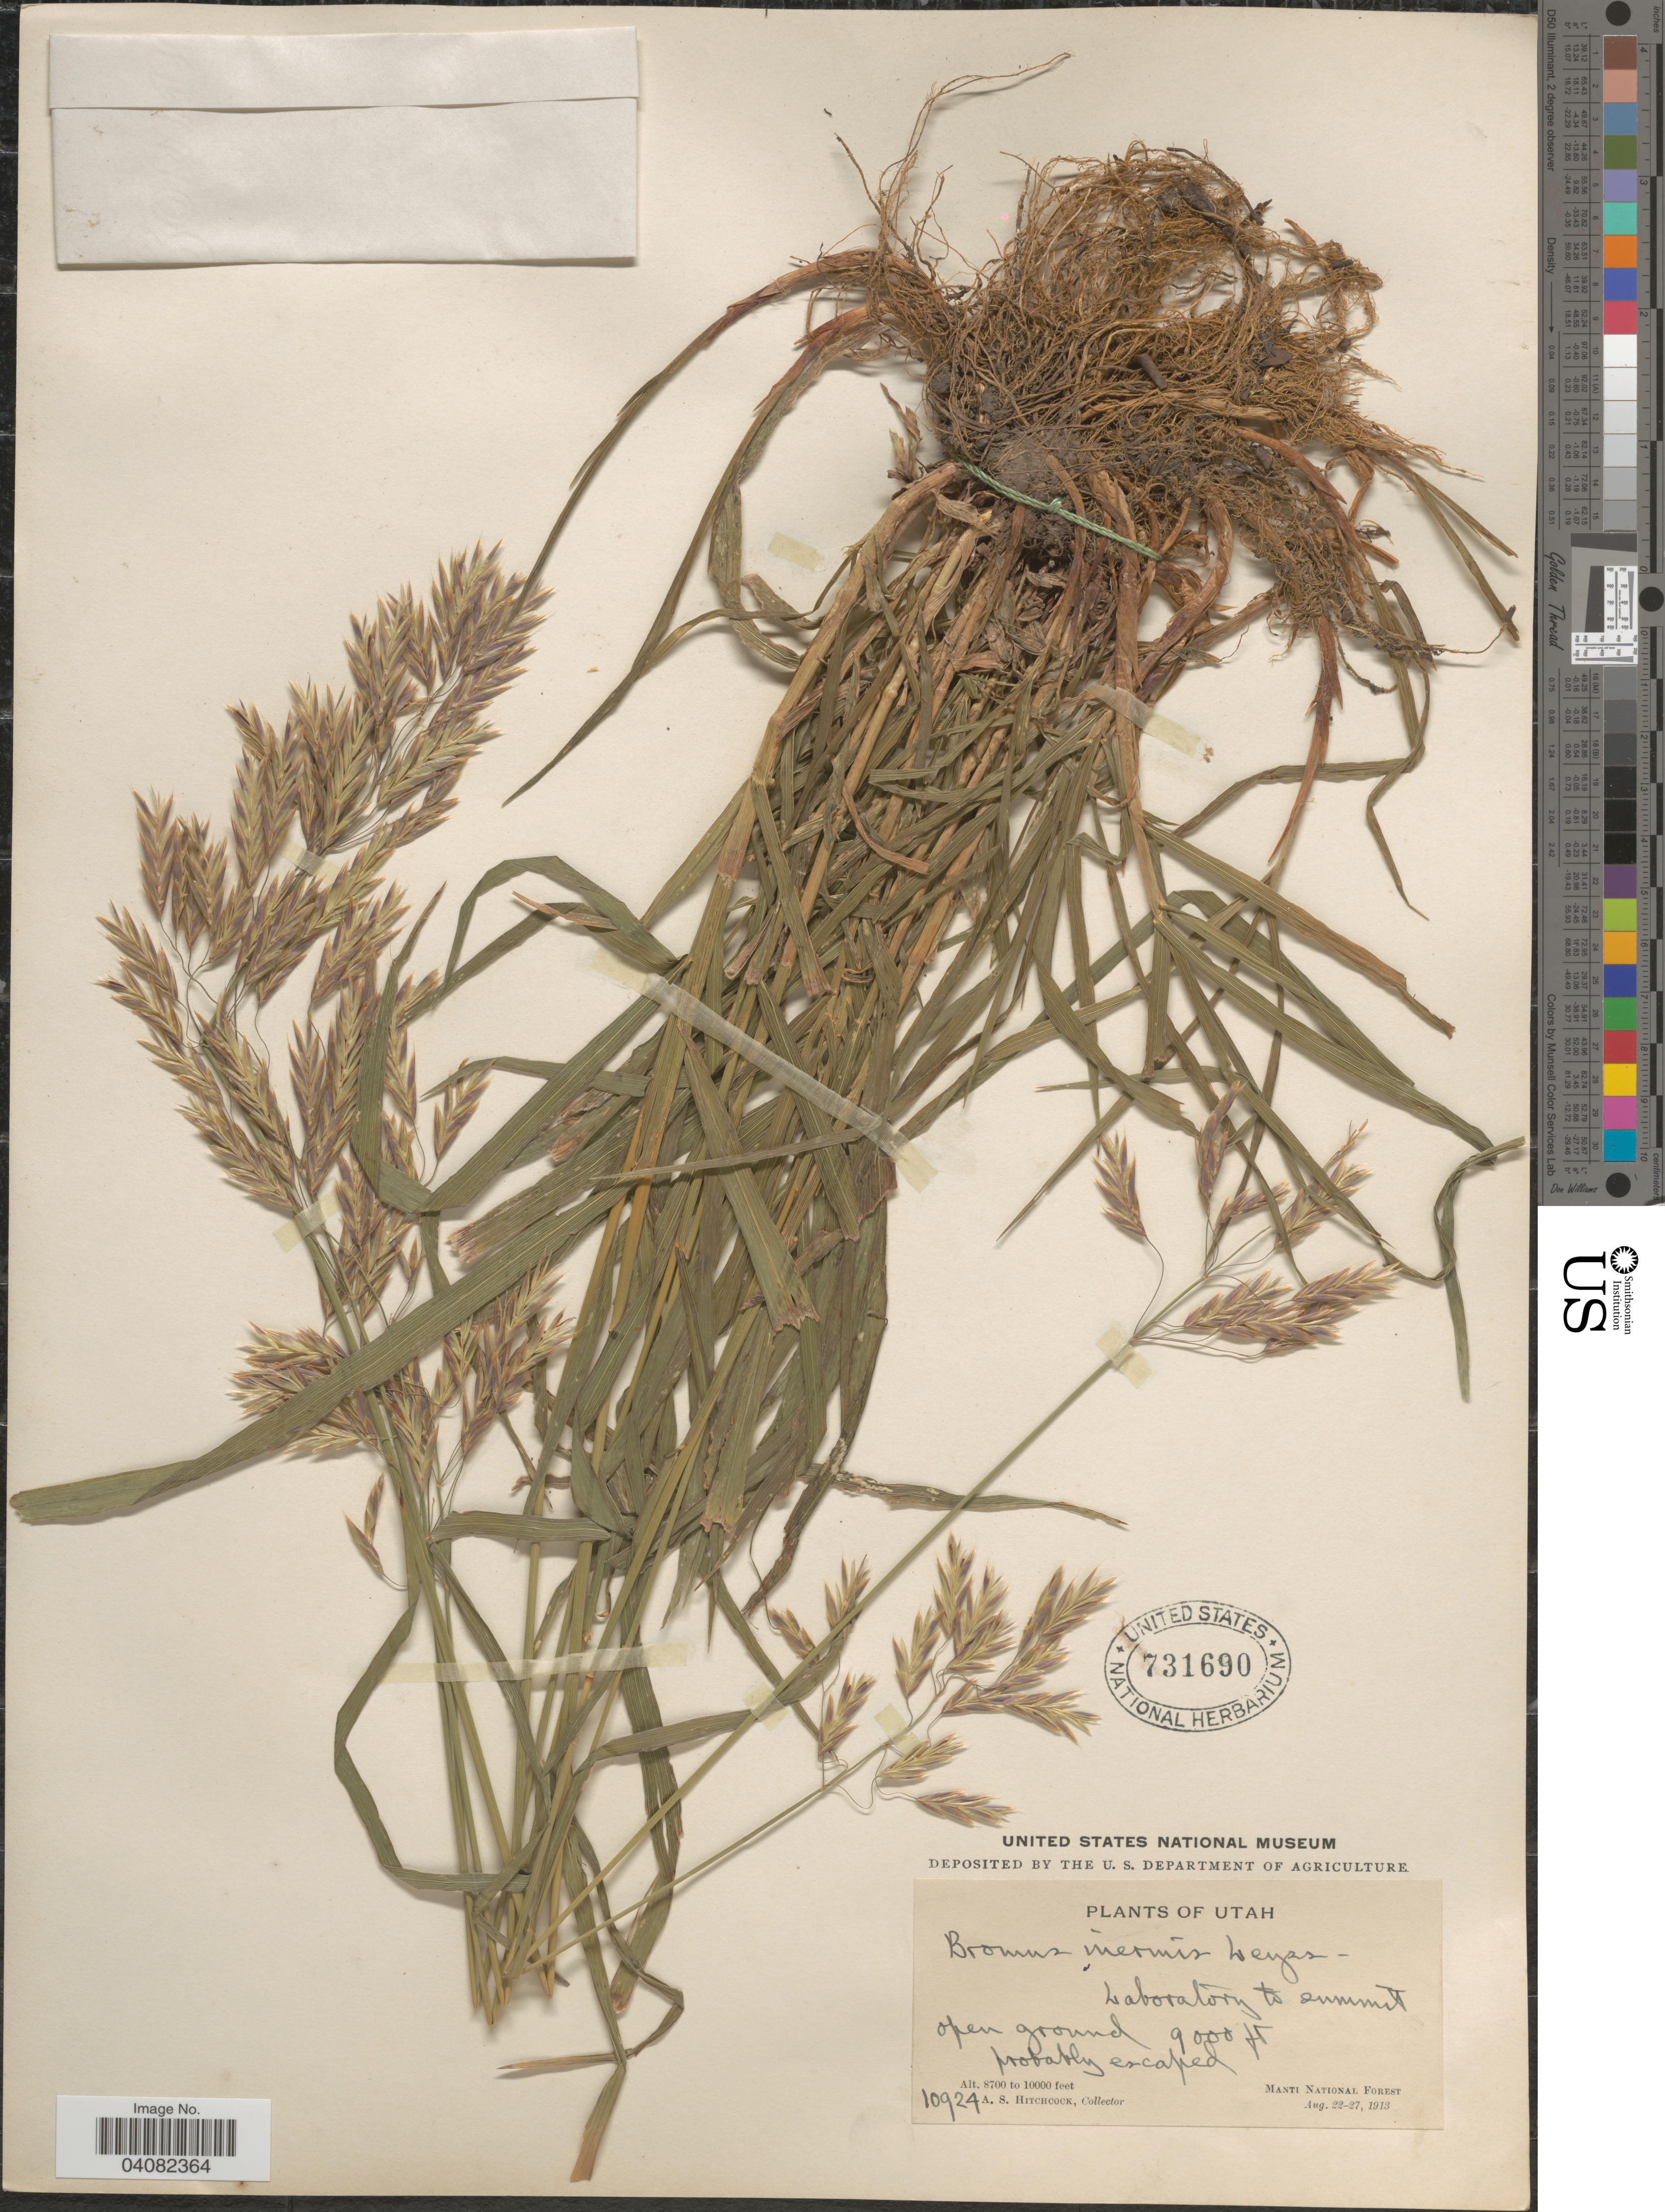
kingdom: Plantae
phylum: Tracheophyta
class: Liliopsida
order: Poales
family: Poaceae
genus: Bromus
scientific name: Bromus inermis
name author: Leyss.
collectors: A. S. Hitchcock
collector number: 10924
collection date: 1913-08-22/1913-08-27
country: United States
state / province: Utah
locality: Laboratory to summit. Manti National Forest.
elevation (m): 2652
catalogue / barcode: US 731690